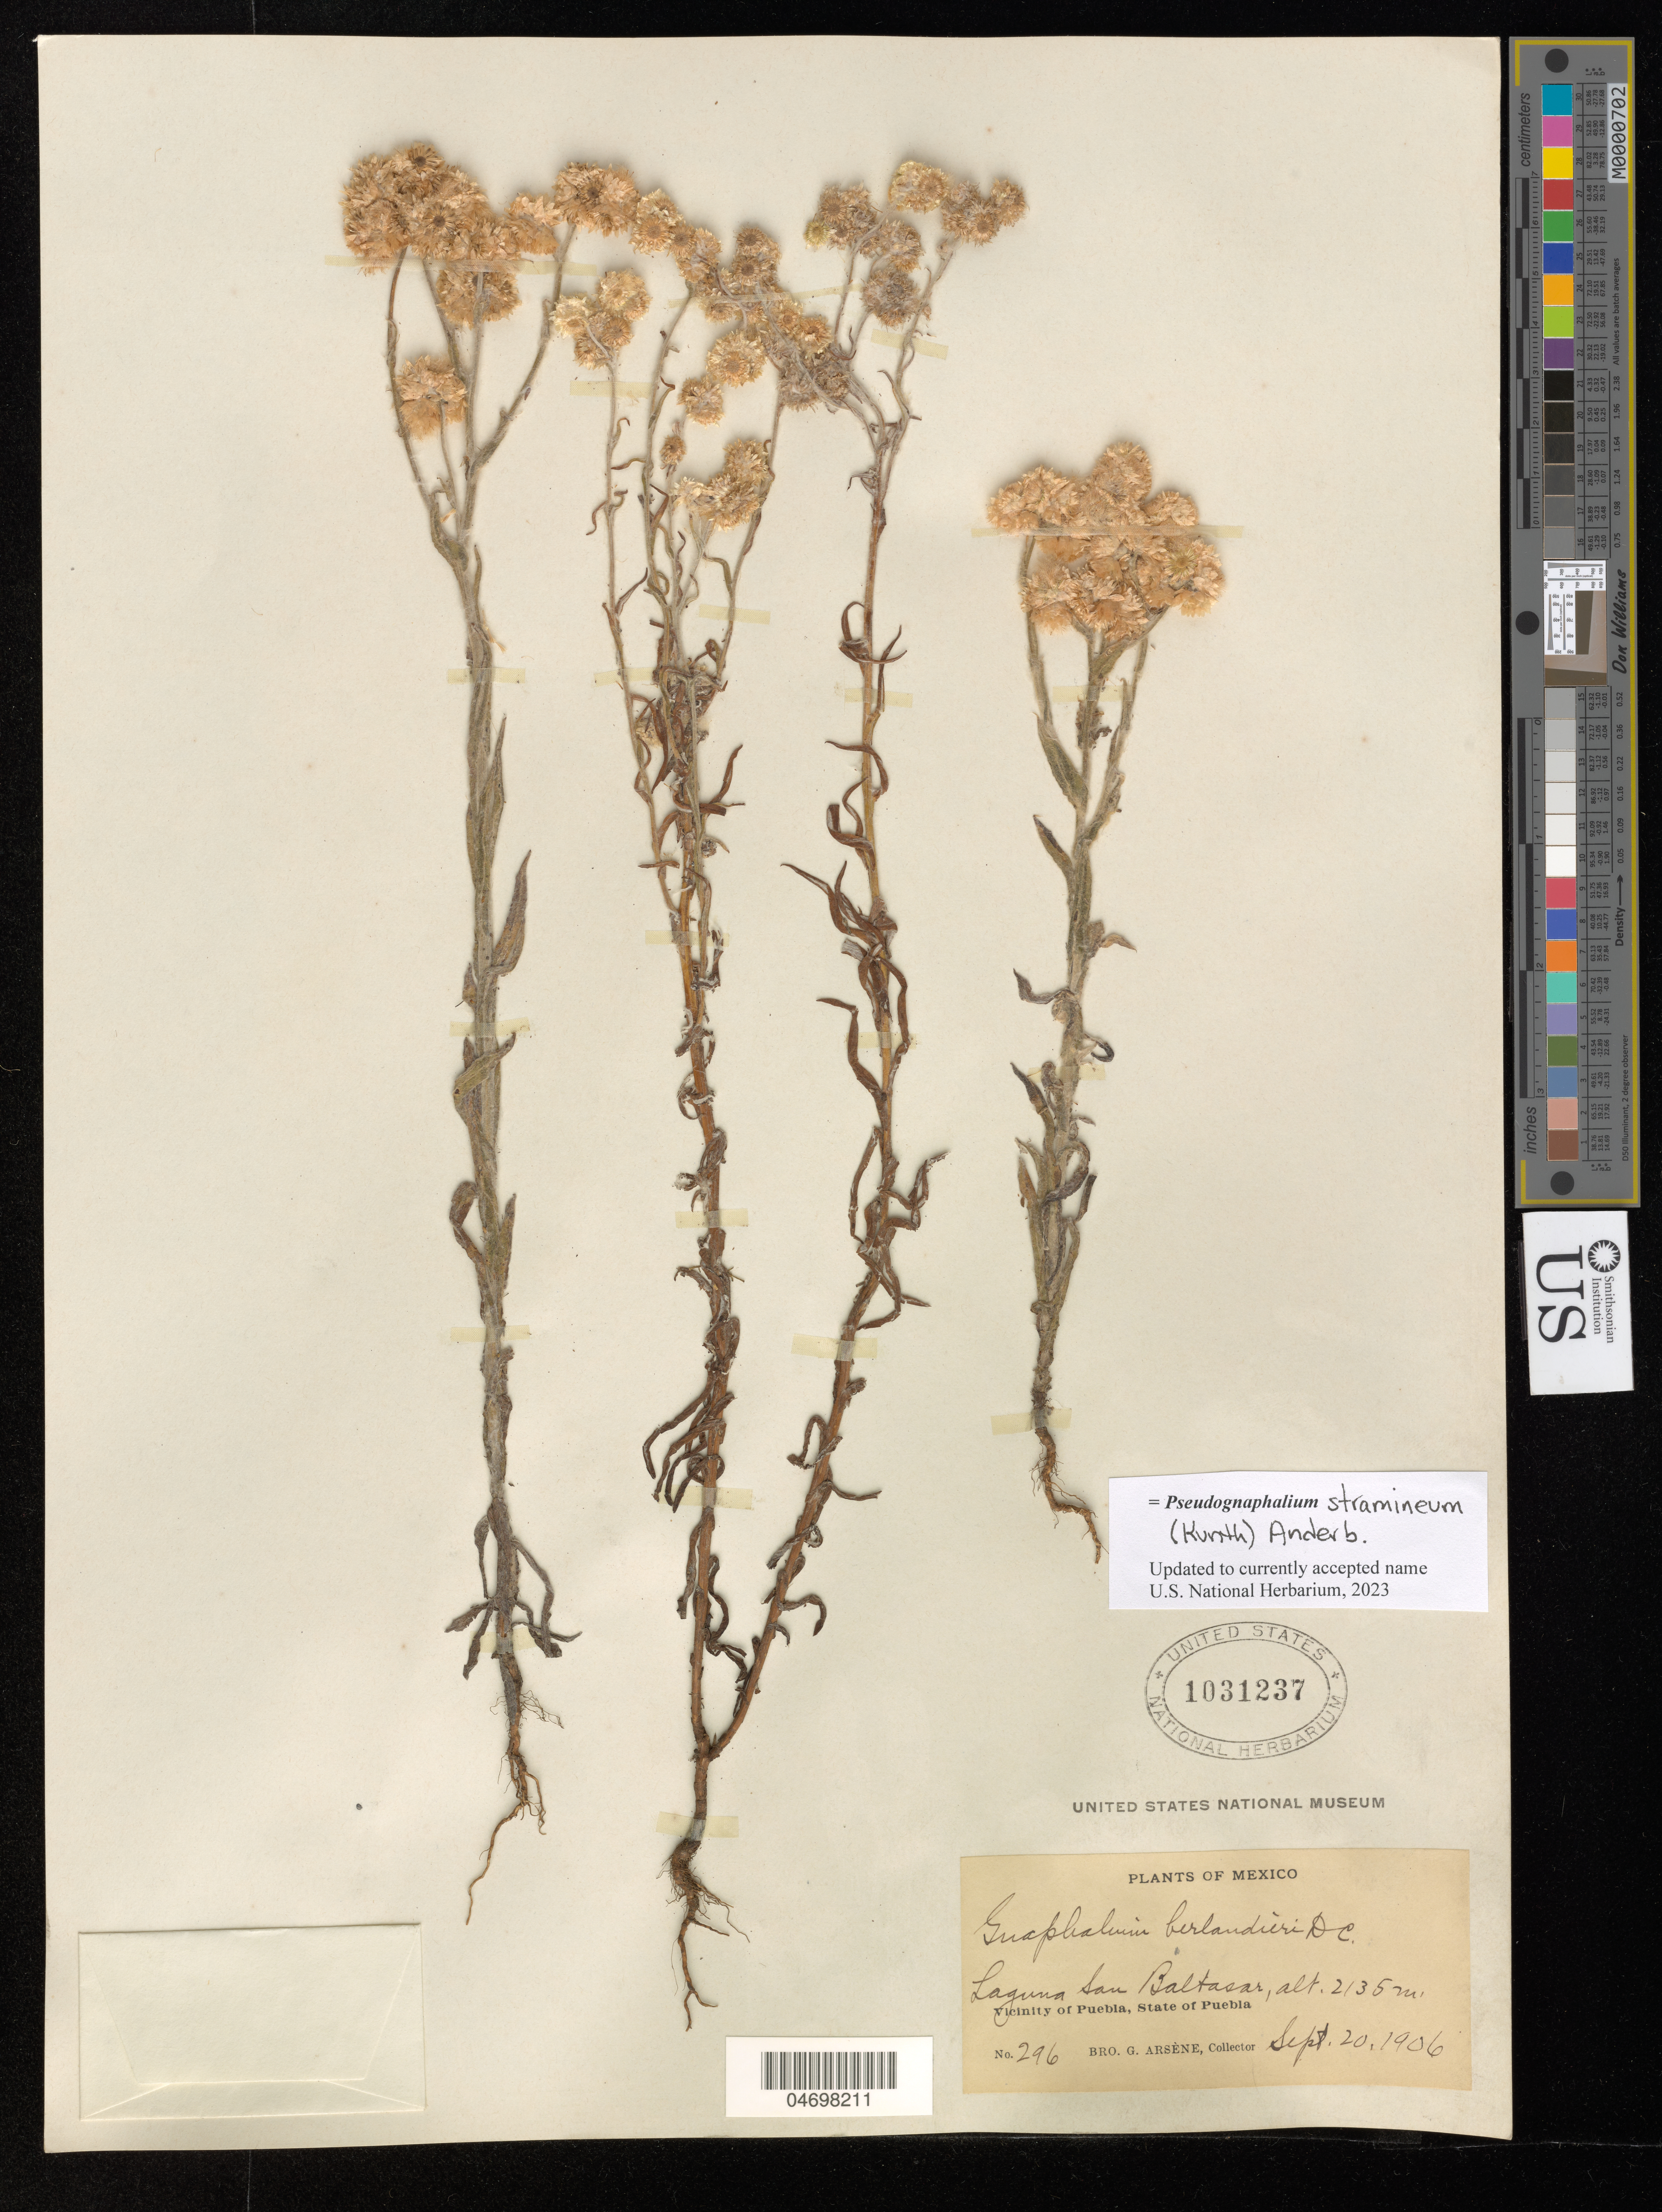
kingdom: Plantae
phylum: Tracheophyta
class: Magnoliopsida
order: Asterales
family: Asteraceae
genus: Pseudognaphalium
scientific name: Pseudognaphalium stramineum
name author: (Kunth) Anderb.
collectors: Bro. G. Arsène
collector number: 296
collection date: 1906-09-20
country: Mexico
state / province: Puebla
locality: Vicinity of Puebla, Laguna San Baltasar.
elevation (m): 2135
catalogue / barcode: US 1031237